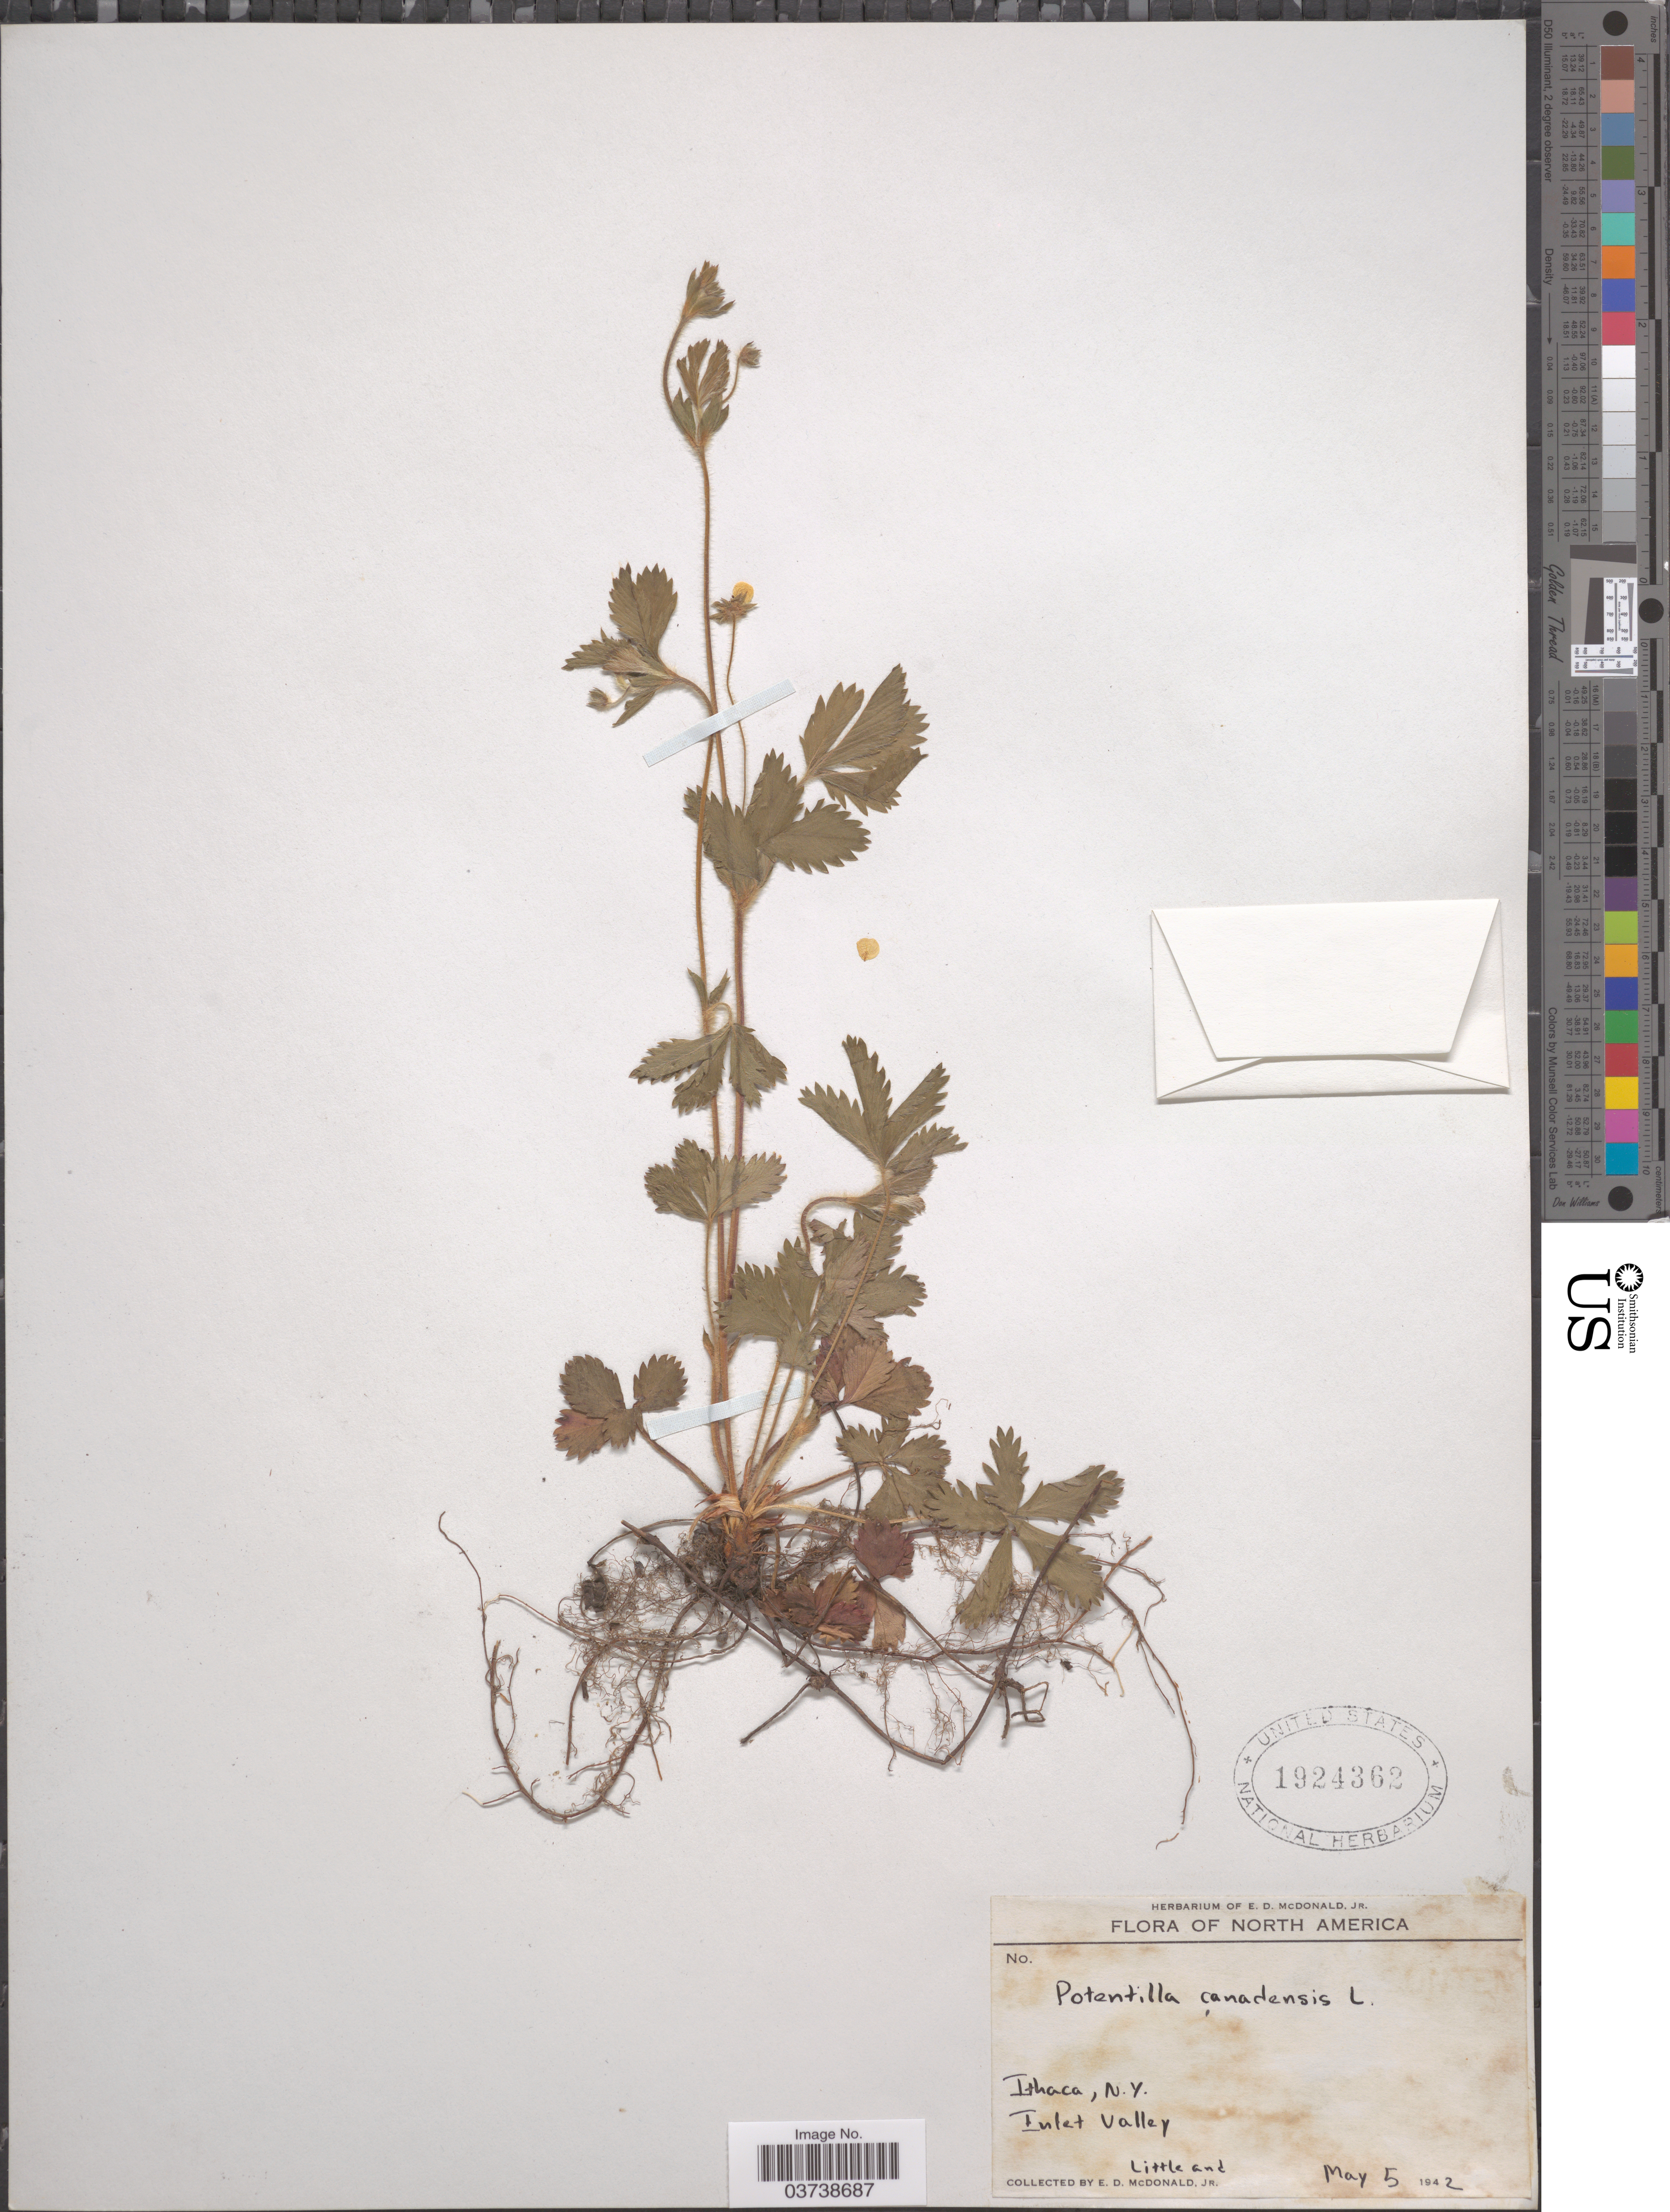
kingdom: Plantae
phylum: Tracheophyta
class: Magnoliopsida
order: Rosales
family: Rosaceae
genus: Potentilla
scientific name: Potentilla canadensis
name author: L.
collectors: E. D. McDonald Jr. & Little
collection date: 1942-05-05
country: United States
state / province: New York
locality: Ithaca. Inlet Valley.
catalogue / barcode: US 1924362